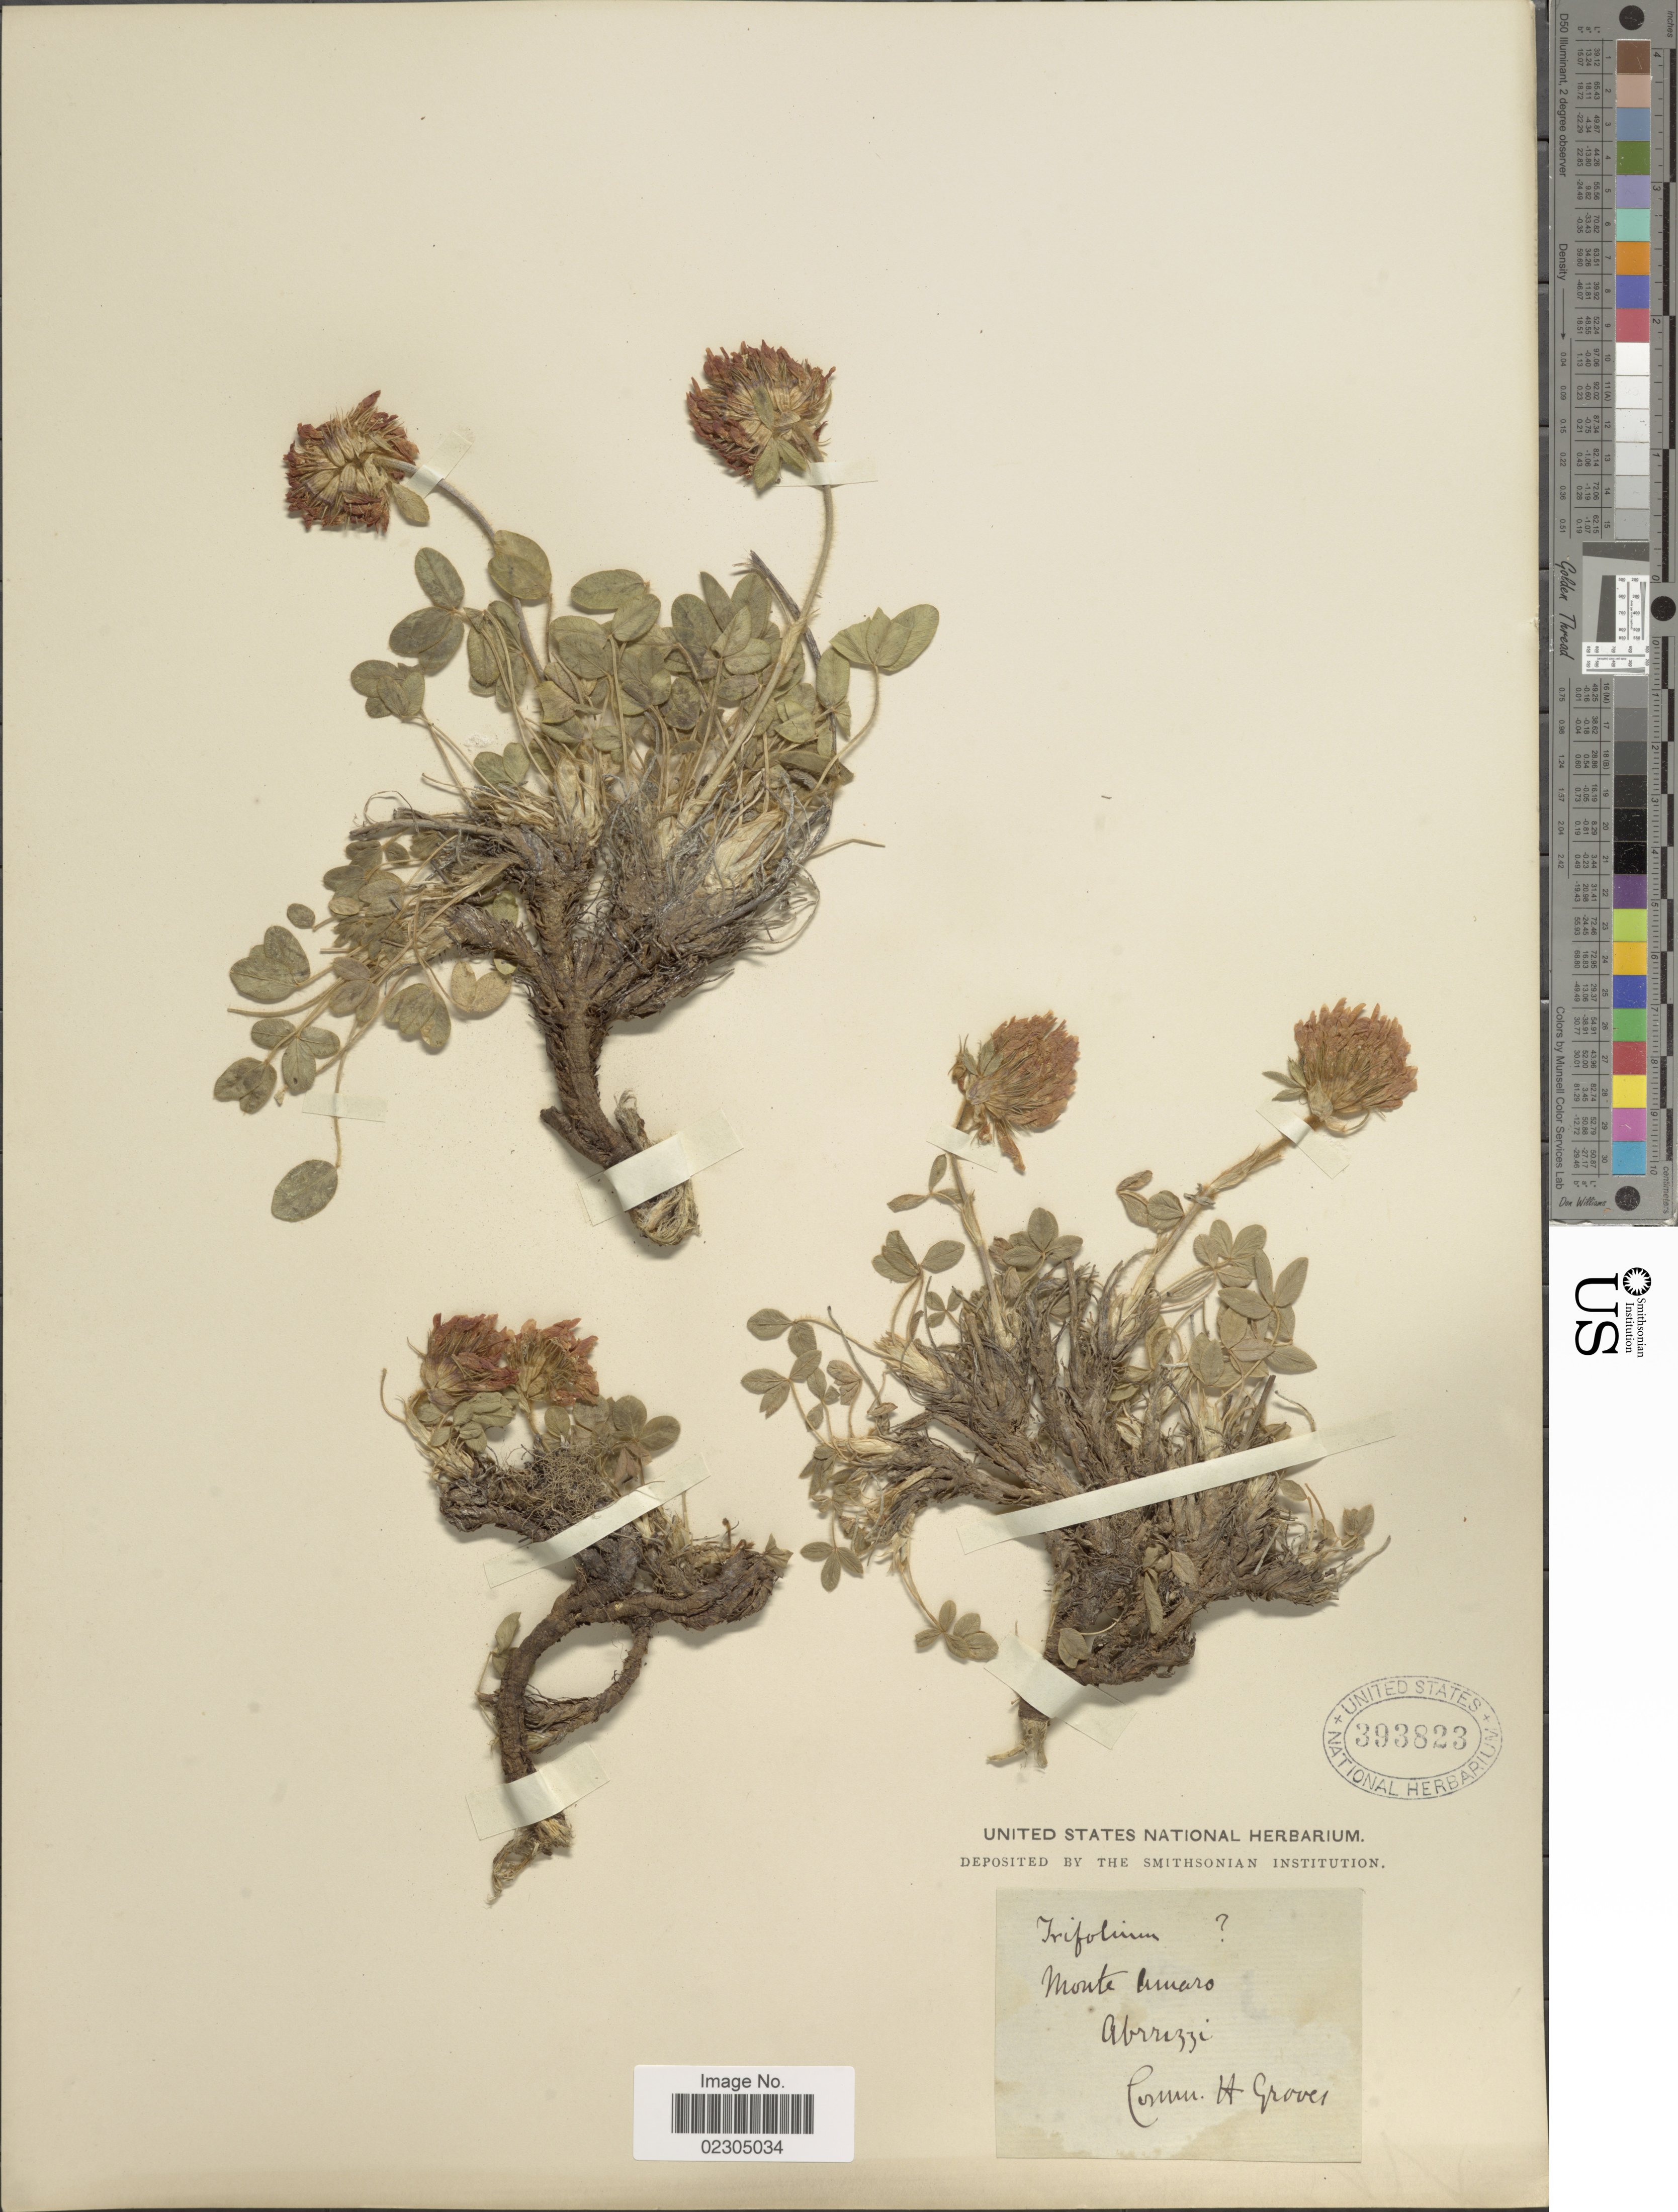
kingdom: Plantae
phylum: Tracheophyta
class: Magnoliopsida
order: Fabales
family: Fabaceae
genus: Trifolium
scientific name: Trifolium sp.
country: Italy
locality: Monte amaro. Abrrezzi. [interpreted]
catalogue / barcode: US 393823